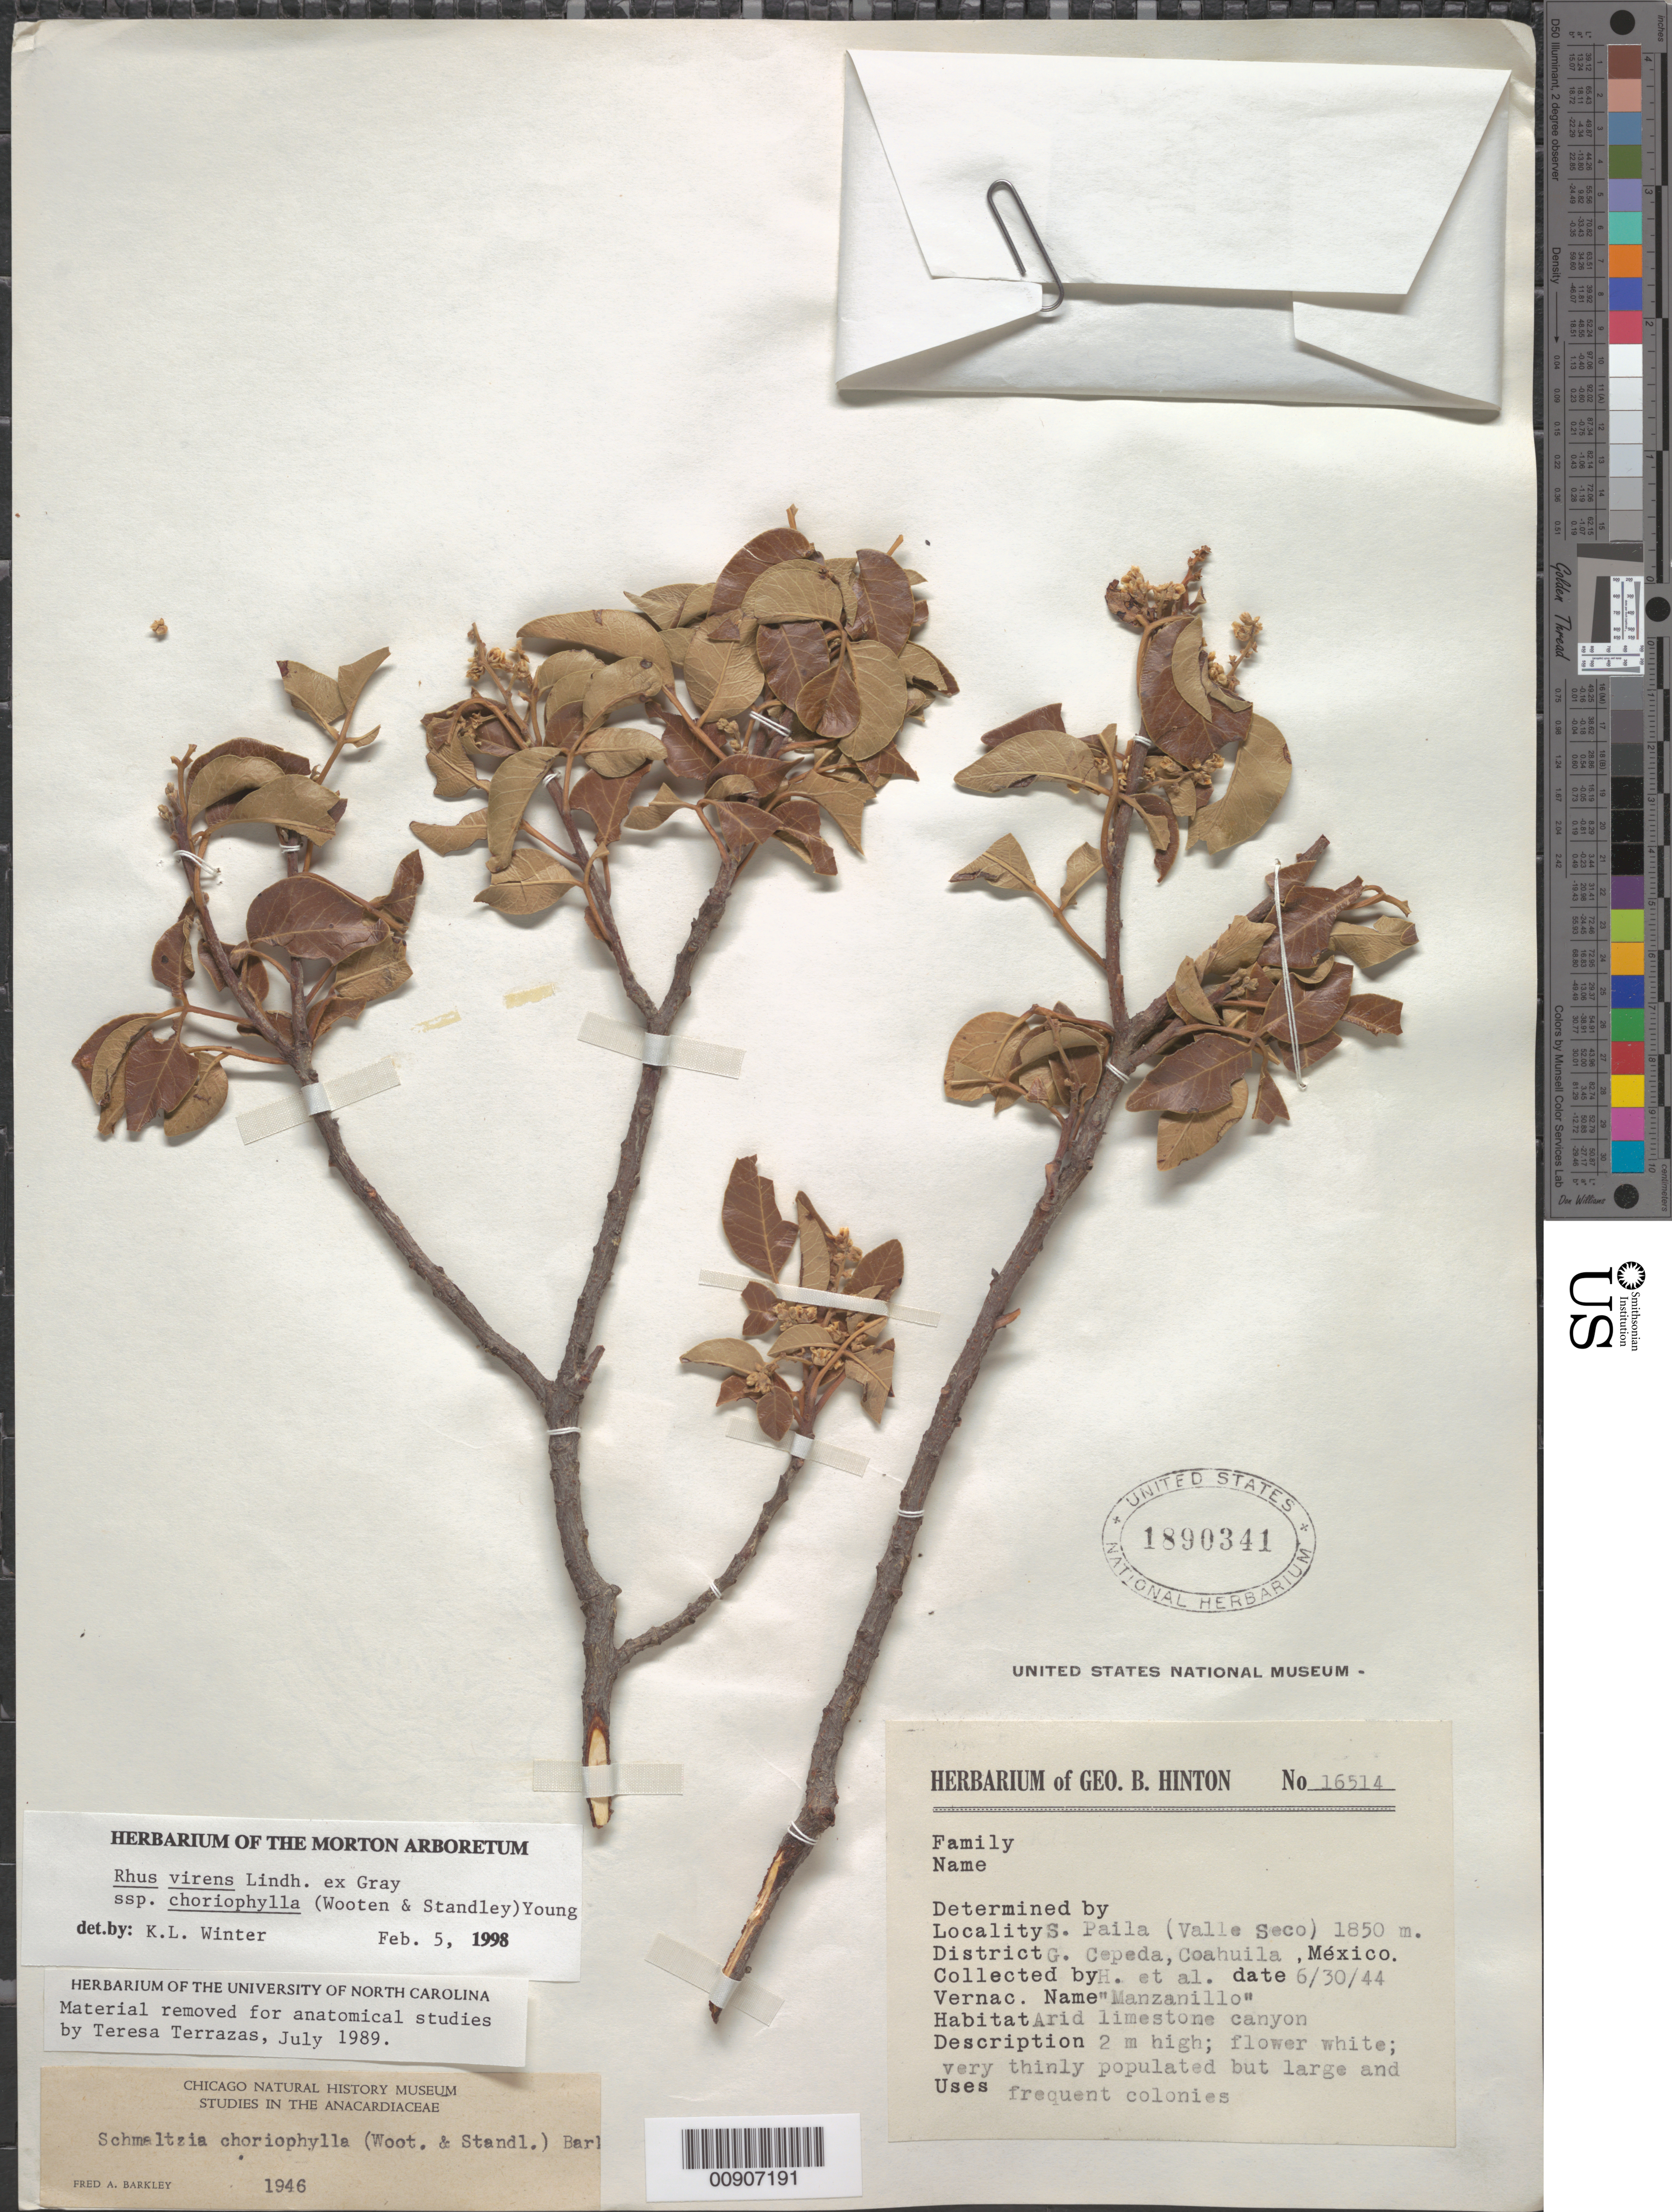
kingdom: Plantae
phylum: Tracheophyta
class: Magnoliopsida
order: Sapindales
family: Anacardiaceae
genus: Rhus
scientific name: Rhus choriophylla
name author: Wooton & Standl.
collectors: G. B. Hinton & et al.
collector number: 16514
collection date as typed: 30 Jun 1944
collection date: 1944-06-30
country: Mexico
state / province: Coahuila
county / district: General Cepeda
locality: S. Paila (Valle Seco).District G. Cepeda, Coahuila.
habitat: Arid limestone canyon.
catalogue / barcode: US 1890341